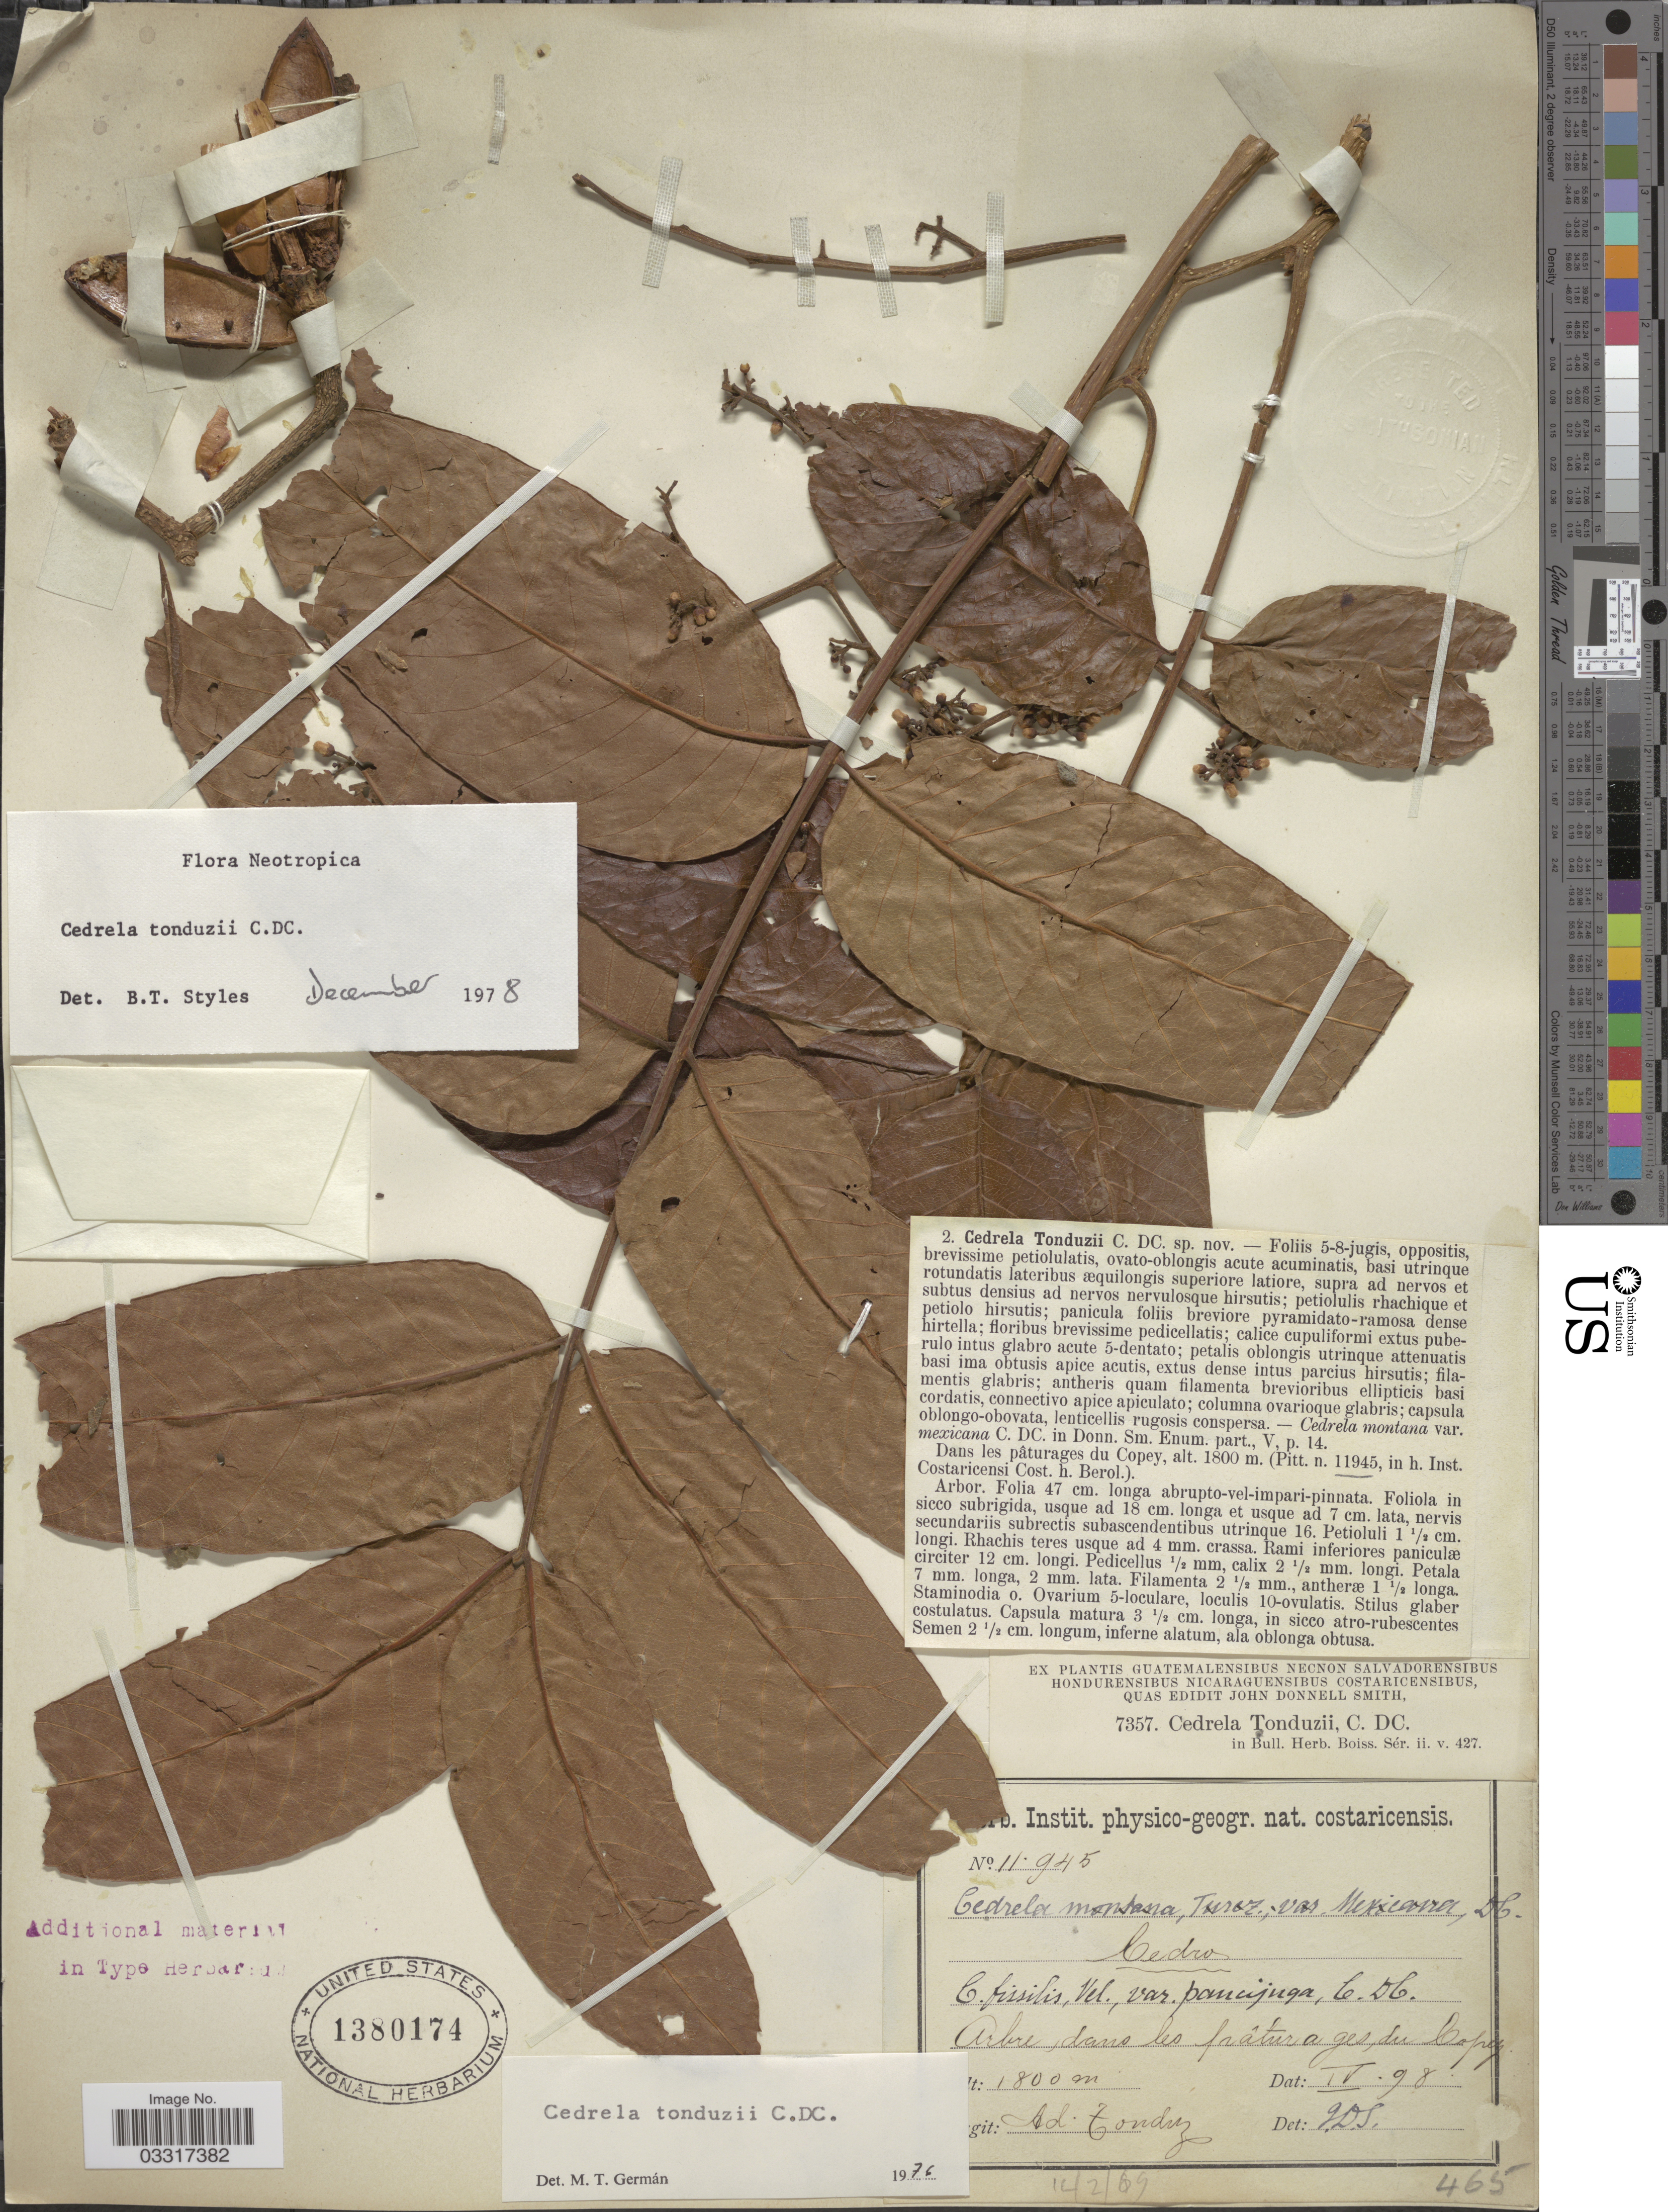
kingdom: Plantae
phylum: Tracheophyta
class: Magnoliopsida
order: Sapindales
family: Meliaceae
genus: Cedrela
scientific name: Cedrela tonduzii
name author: C. DC.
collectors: A. Tonduz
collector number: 11945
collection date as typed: Transcribed d/m/y: /4/98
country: Costa Rica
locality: Arbre, dans les frâtur a ges, du Copey.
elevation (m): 1800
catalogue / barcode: US 1380174